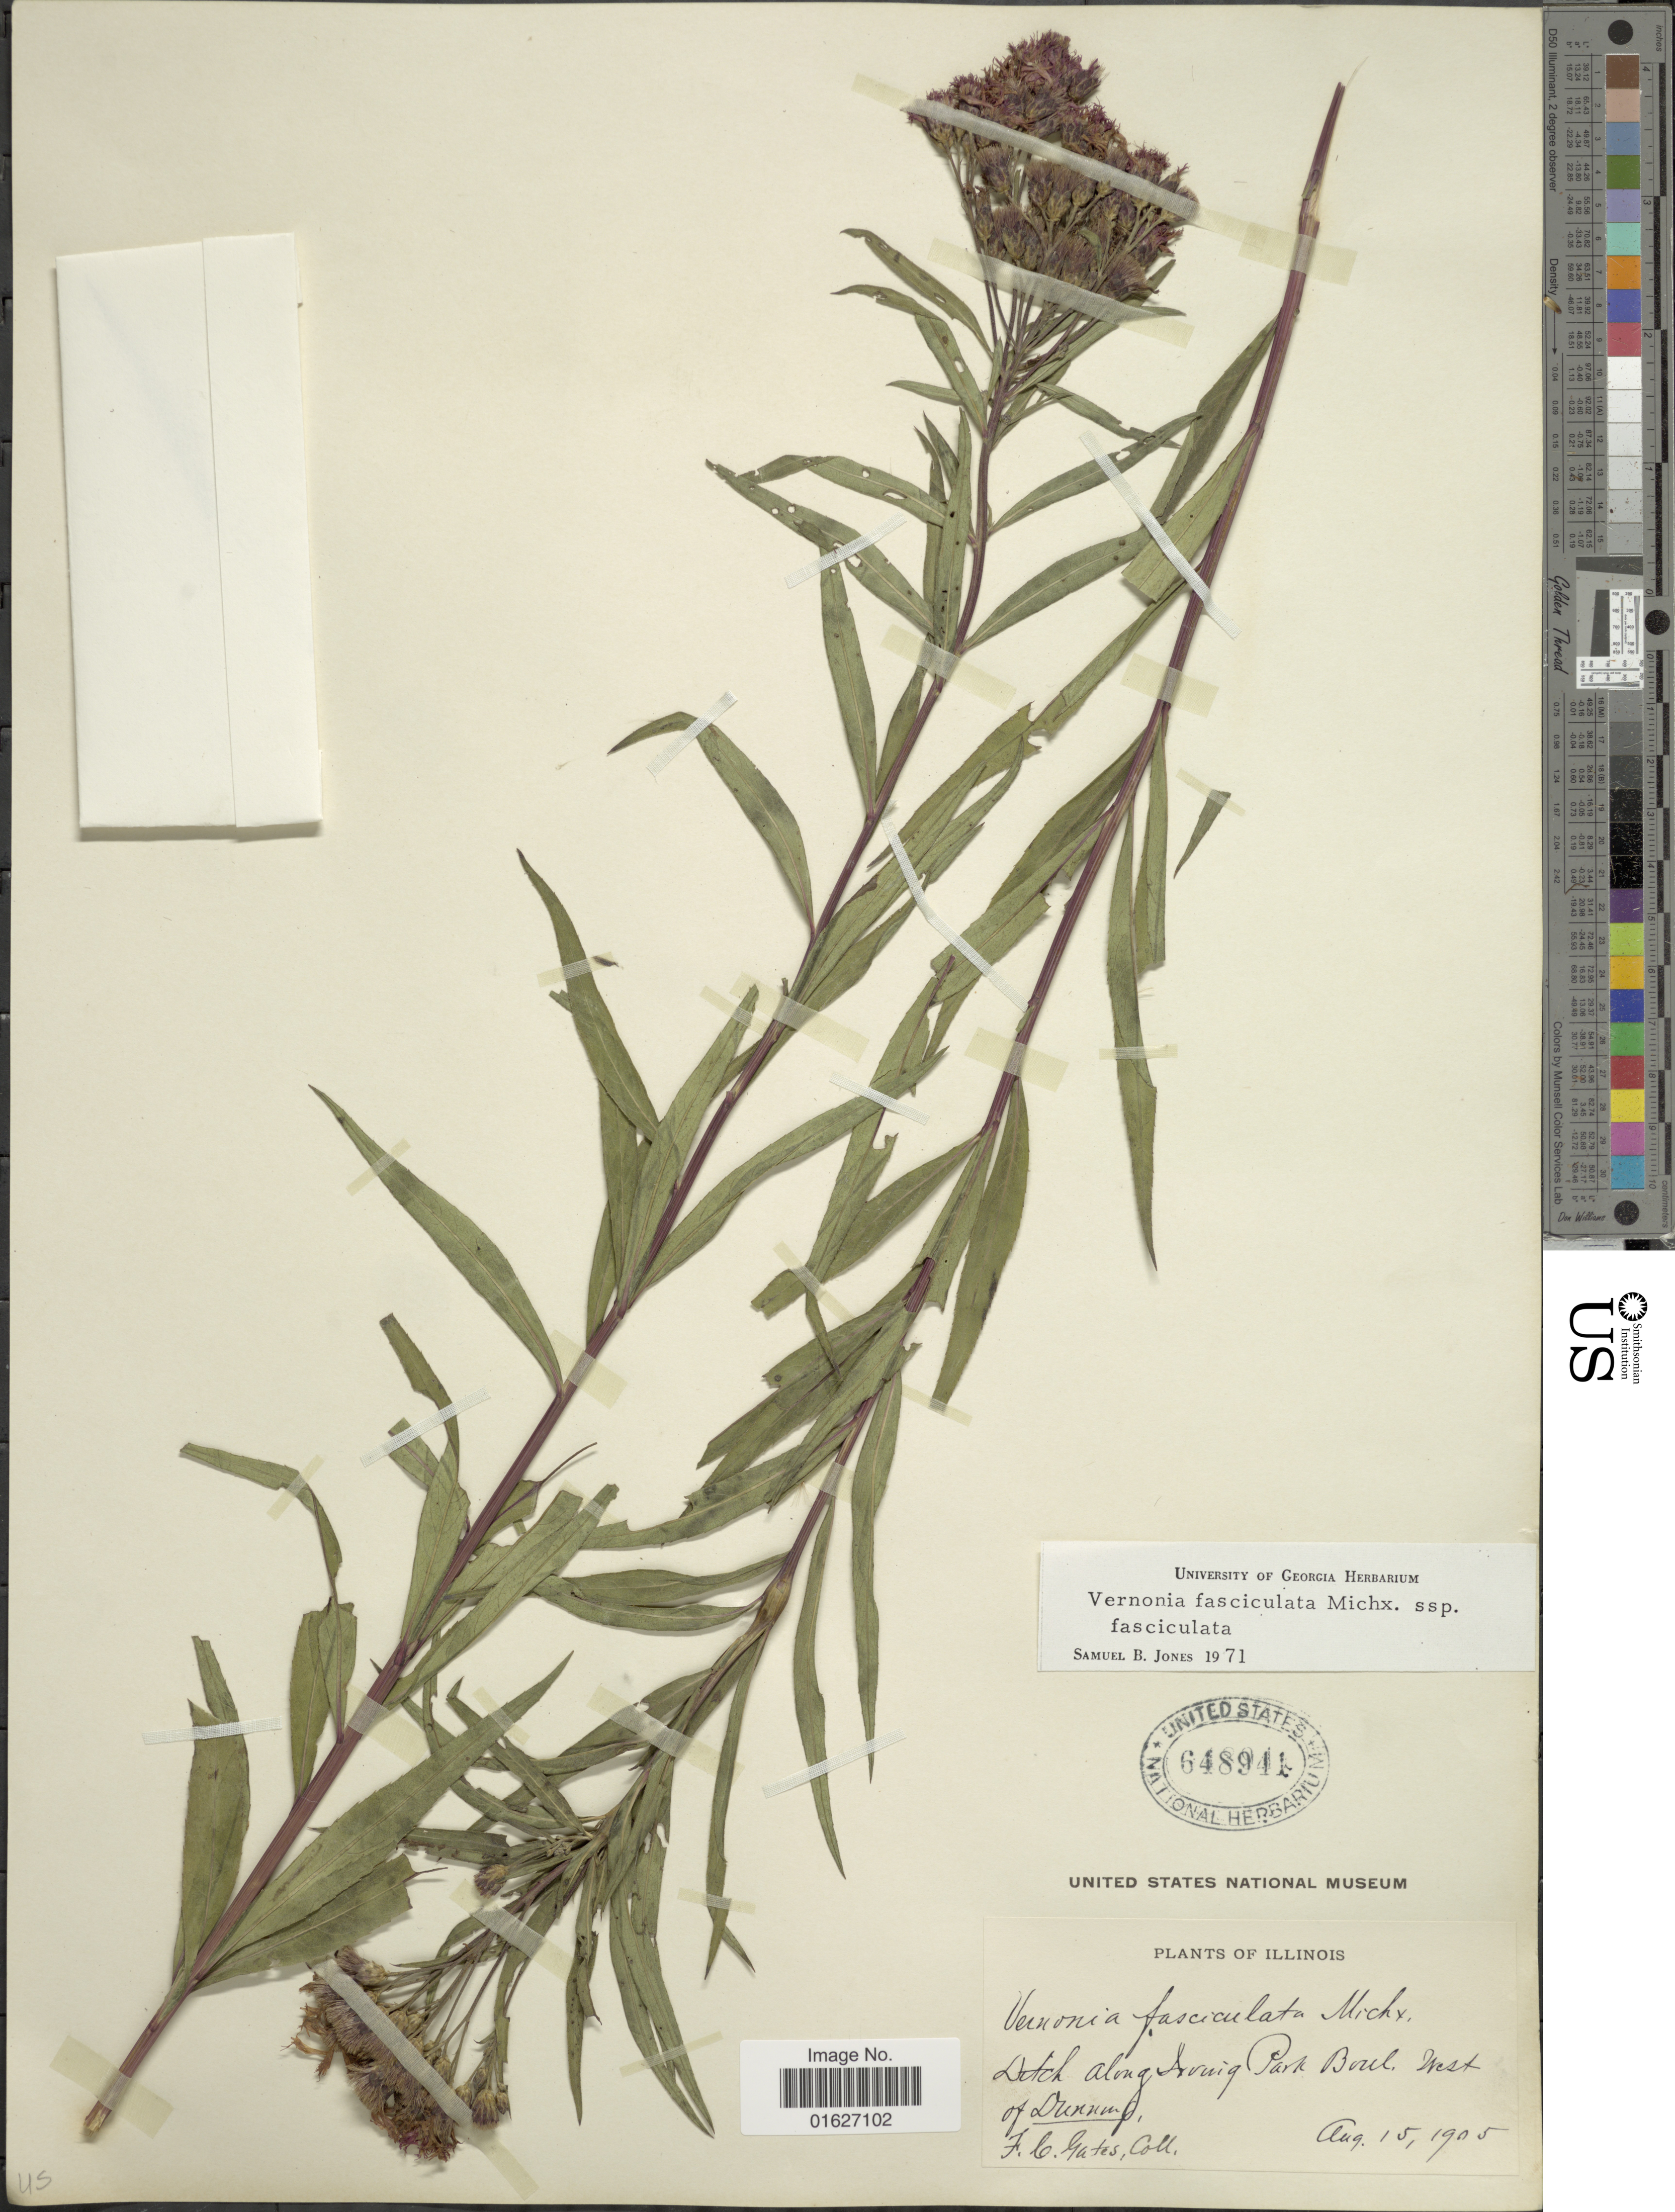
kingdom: Plantae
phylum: Tracheophyta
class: Magnoliopsida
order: Asterales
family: Asteraceae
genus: Vernonia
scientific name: Vernonia fasciculata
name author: Michx.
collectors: F. C. Gates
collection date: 1905-08-15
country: United States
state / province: Illinois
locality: Ditch along Avuig Park Borel, west of Dunung.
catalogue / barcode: US 648941